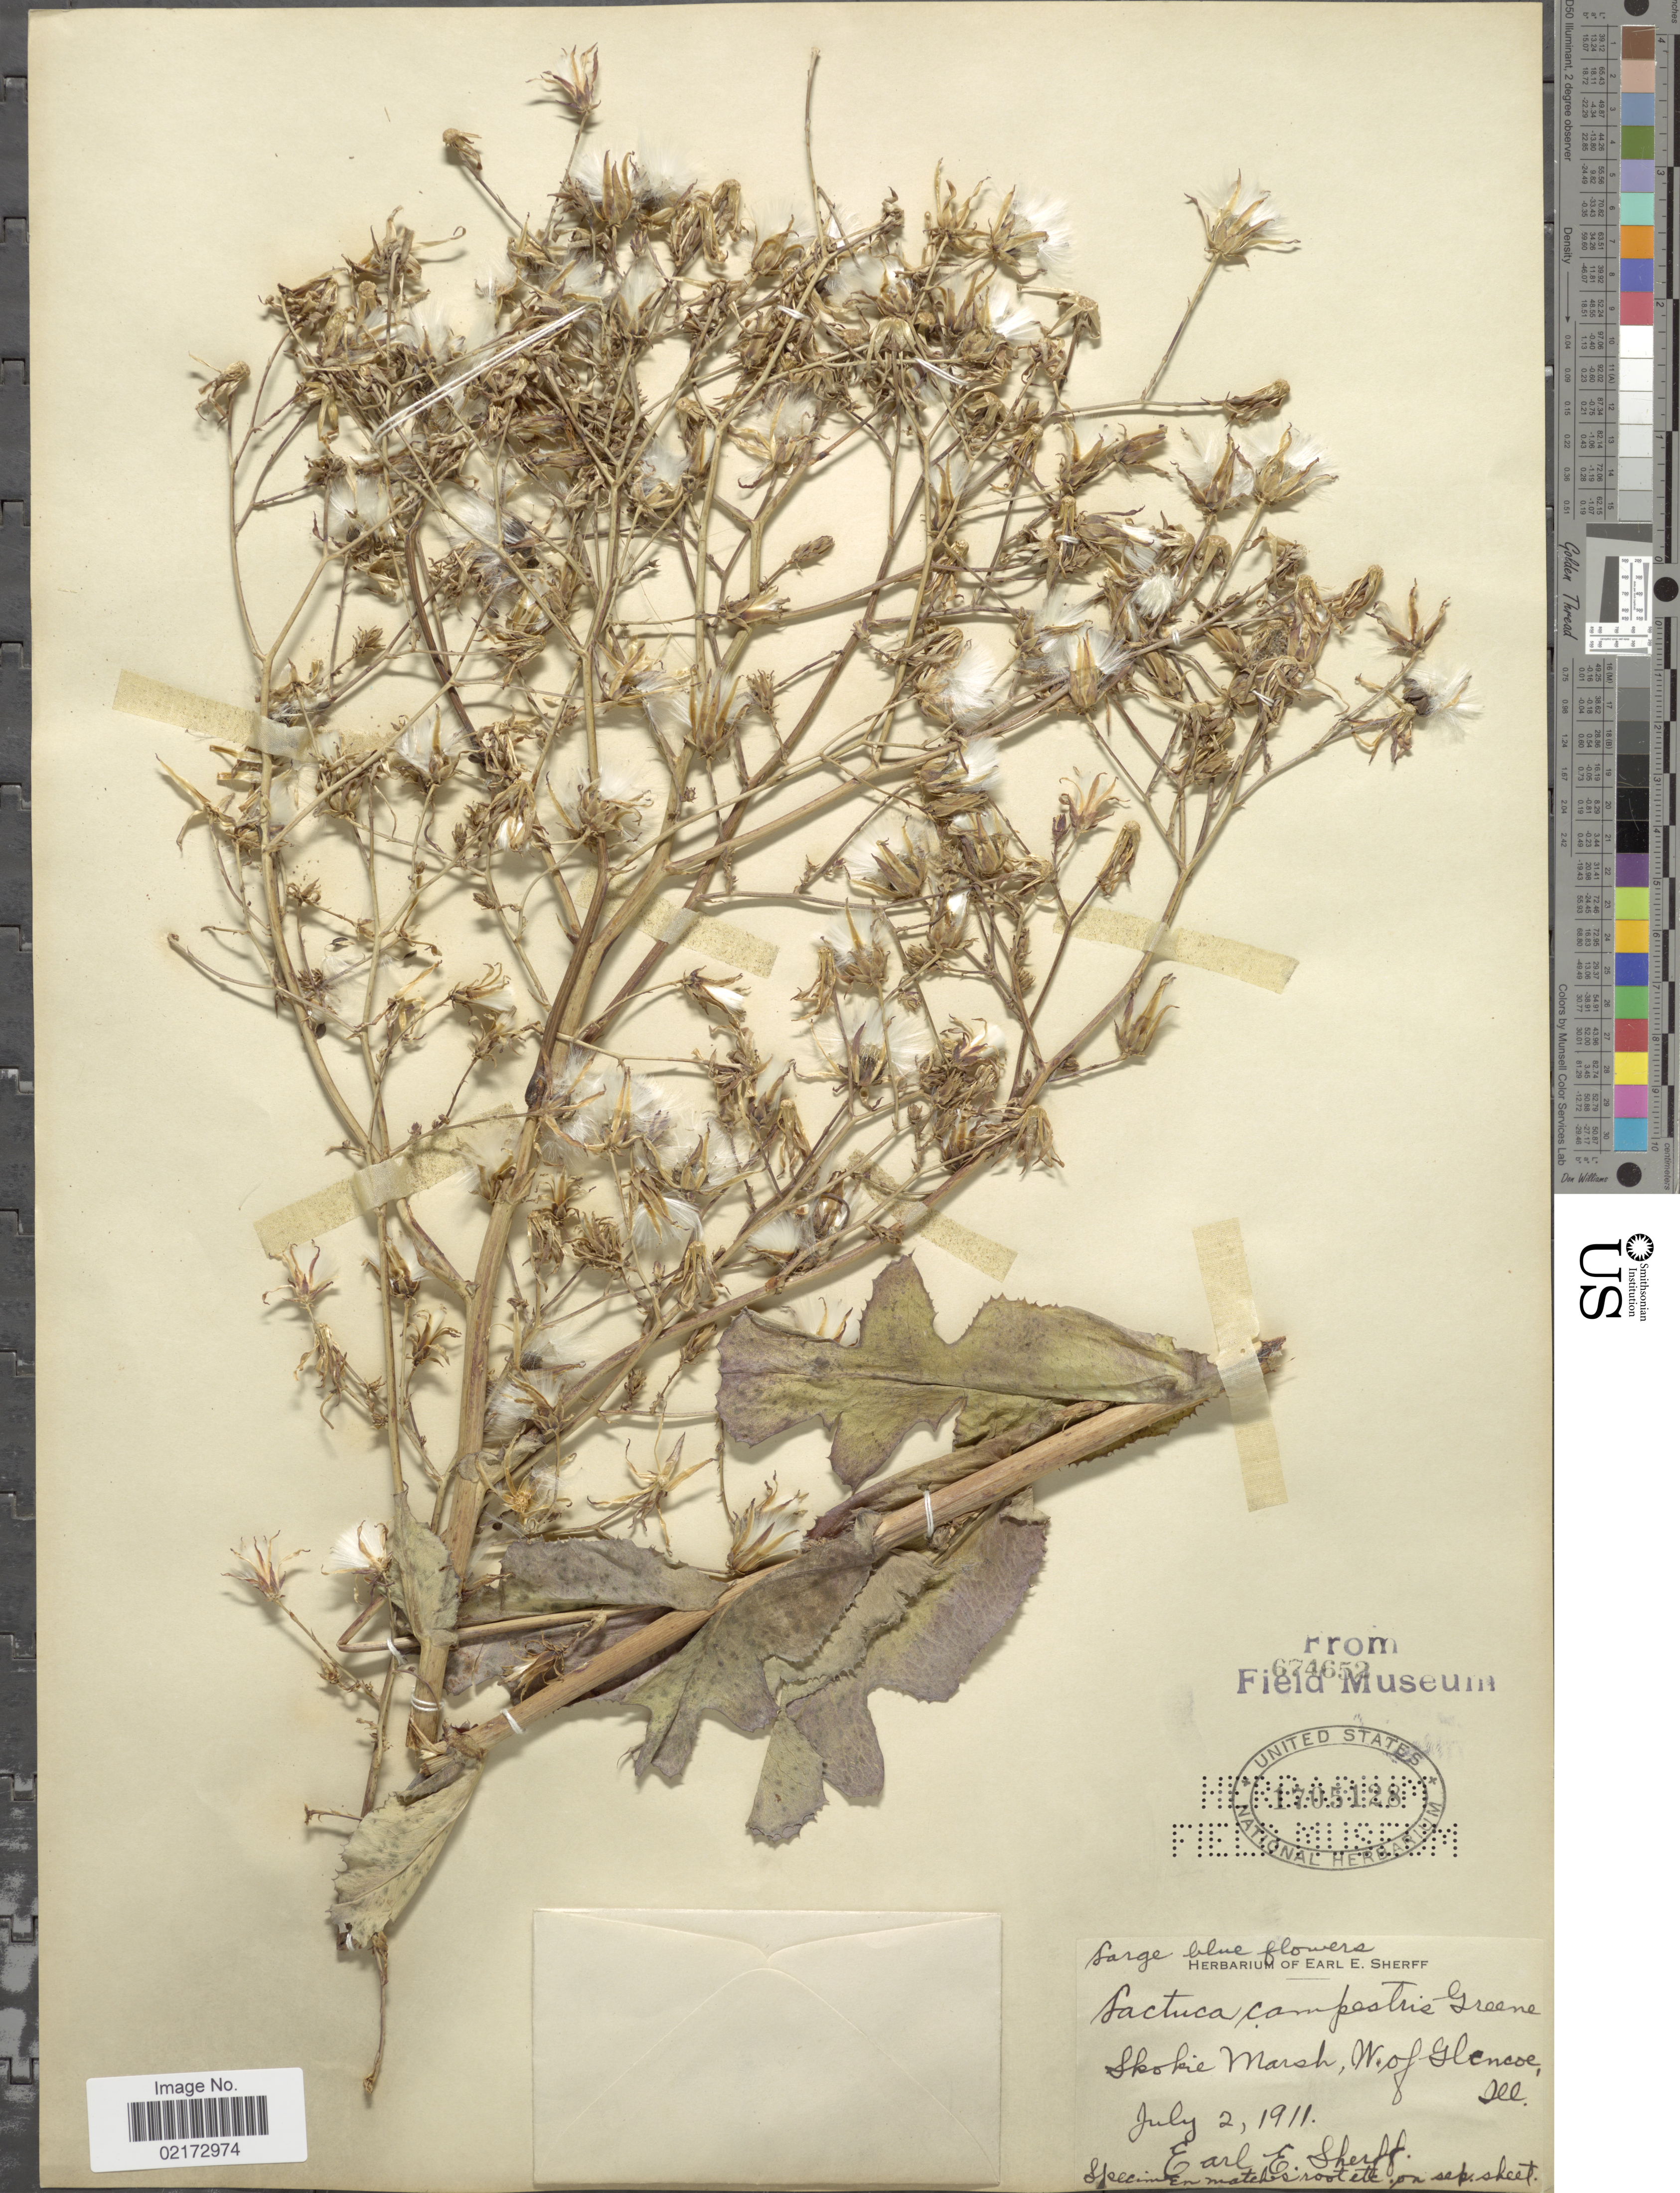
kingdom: Plantae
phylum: Tracheophyta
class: Magnoliopsida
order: Asterales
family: Asteraceae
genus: Lactuca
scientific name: Lactuca ludoviciana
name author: (Nutt.) Riddell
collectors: E. E. Sherff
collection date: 1911-07-02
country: United States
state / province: Illinois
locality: Skokie Marsh, W. of Glencoe, Ill.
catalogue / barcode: US 1705128